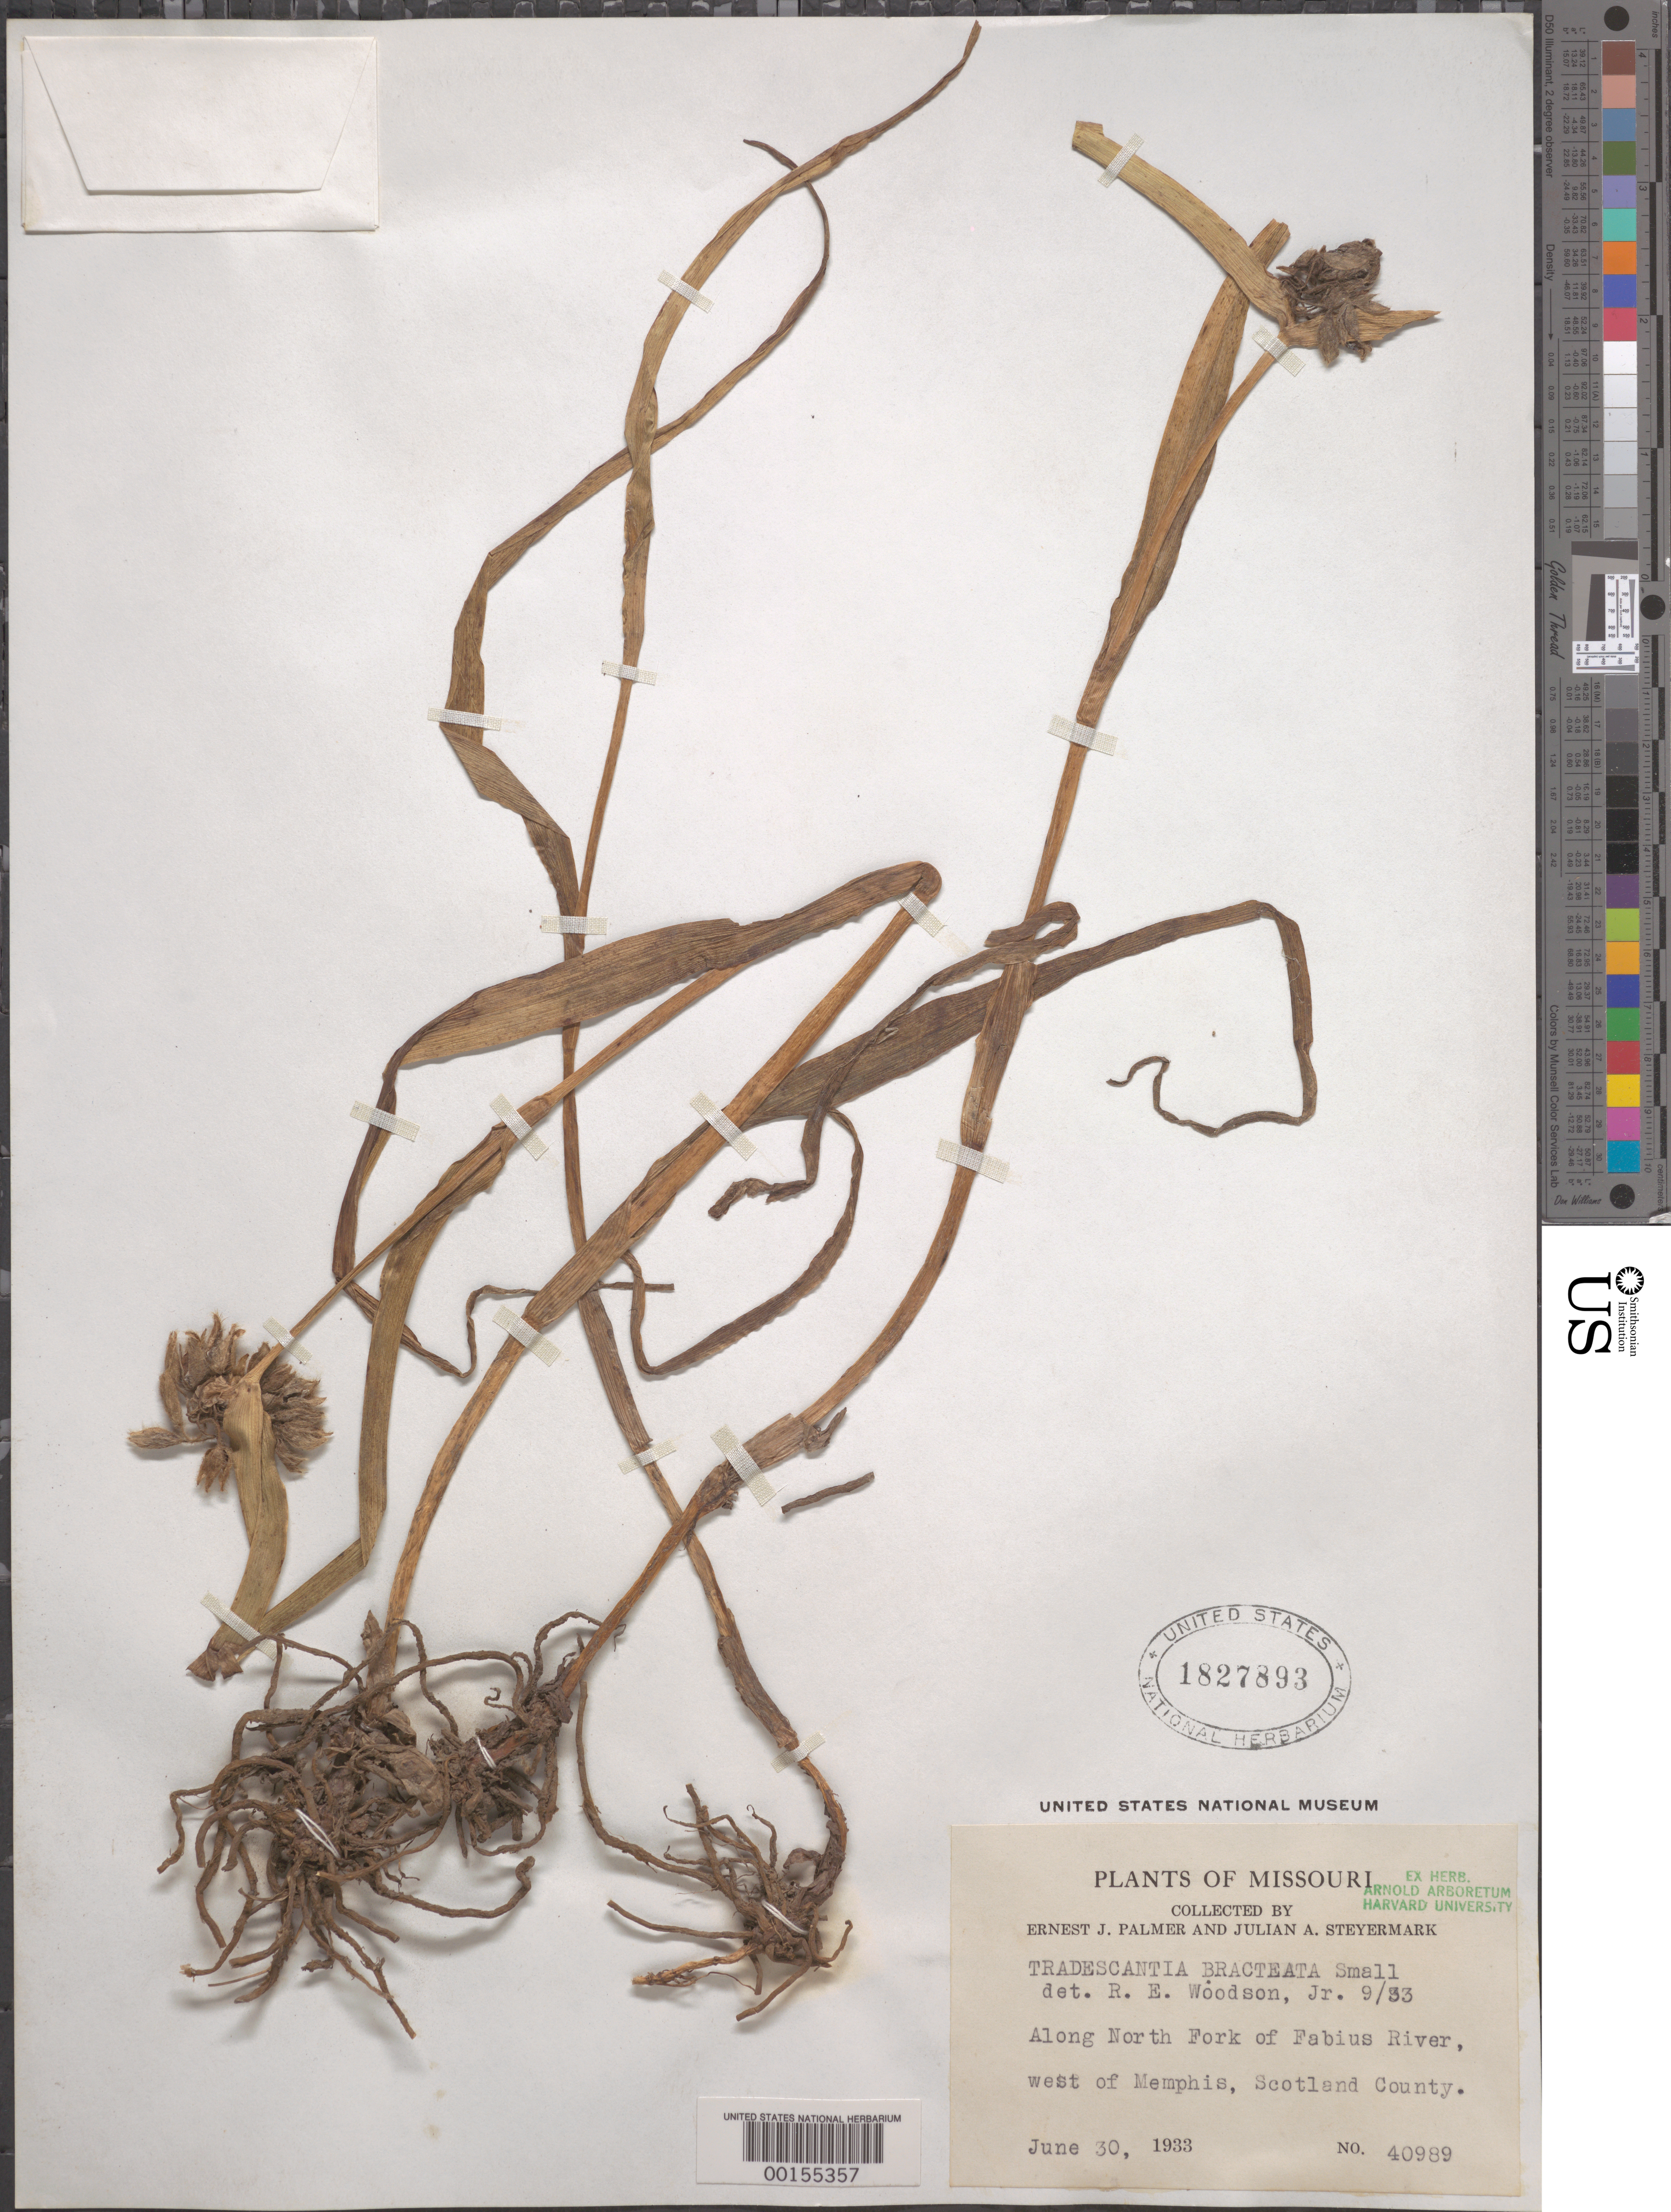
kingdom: Plantae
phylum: Tracheophyta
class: Liliopsida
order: Commelinales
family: Commelinaceae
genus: Tradescantia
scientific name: Tradescantia bracteata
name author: Small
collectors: E. J. Palmer & J. Steyermark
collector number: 40989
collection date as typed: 30 Jun 1933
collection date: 1933-06-30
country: United States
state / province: Missouri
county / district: Scotland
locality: Fabius river, w of memphis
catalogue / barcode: US 1827893